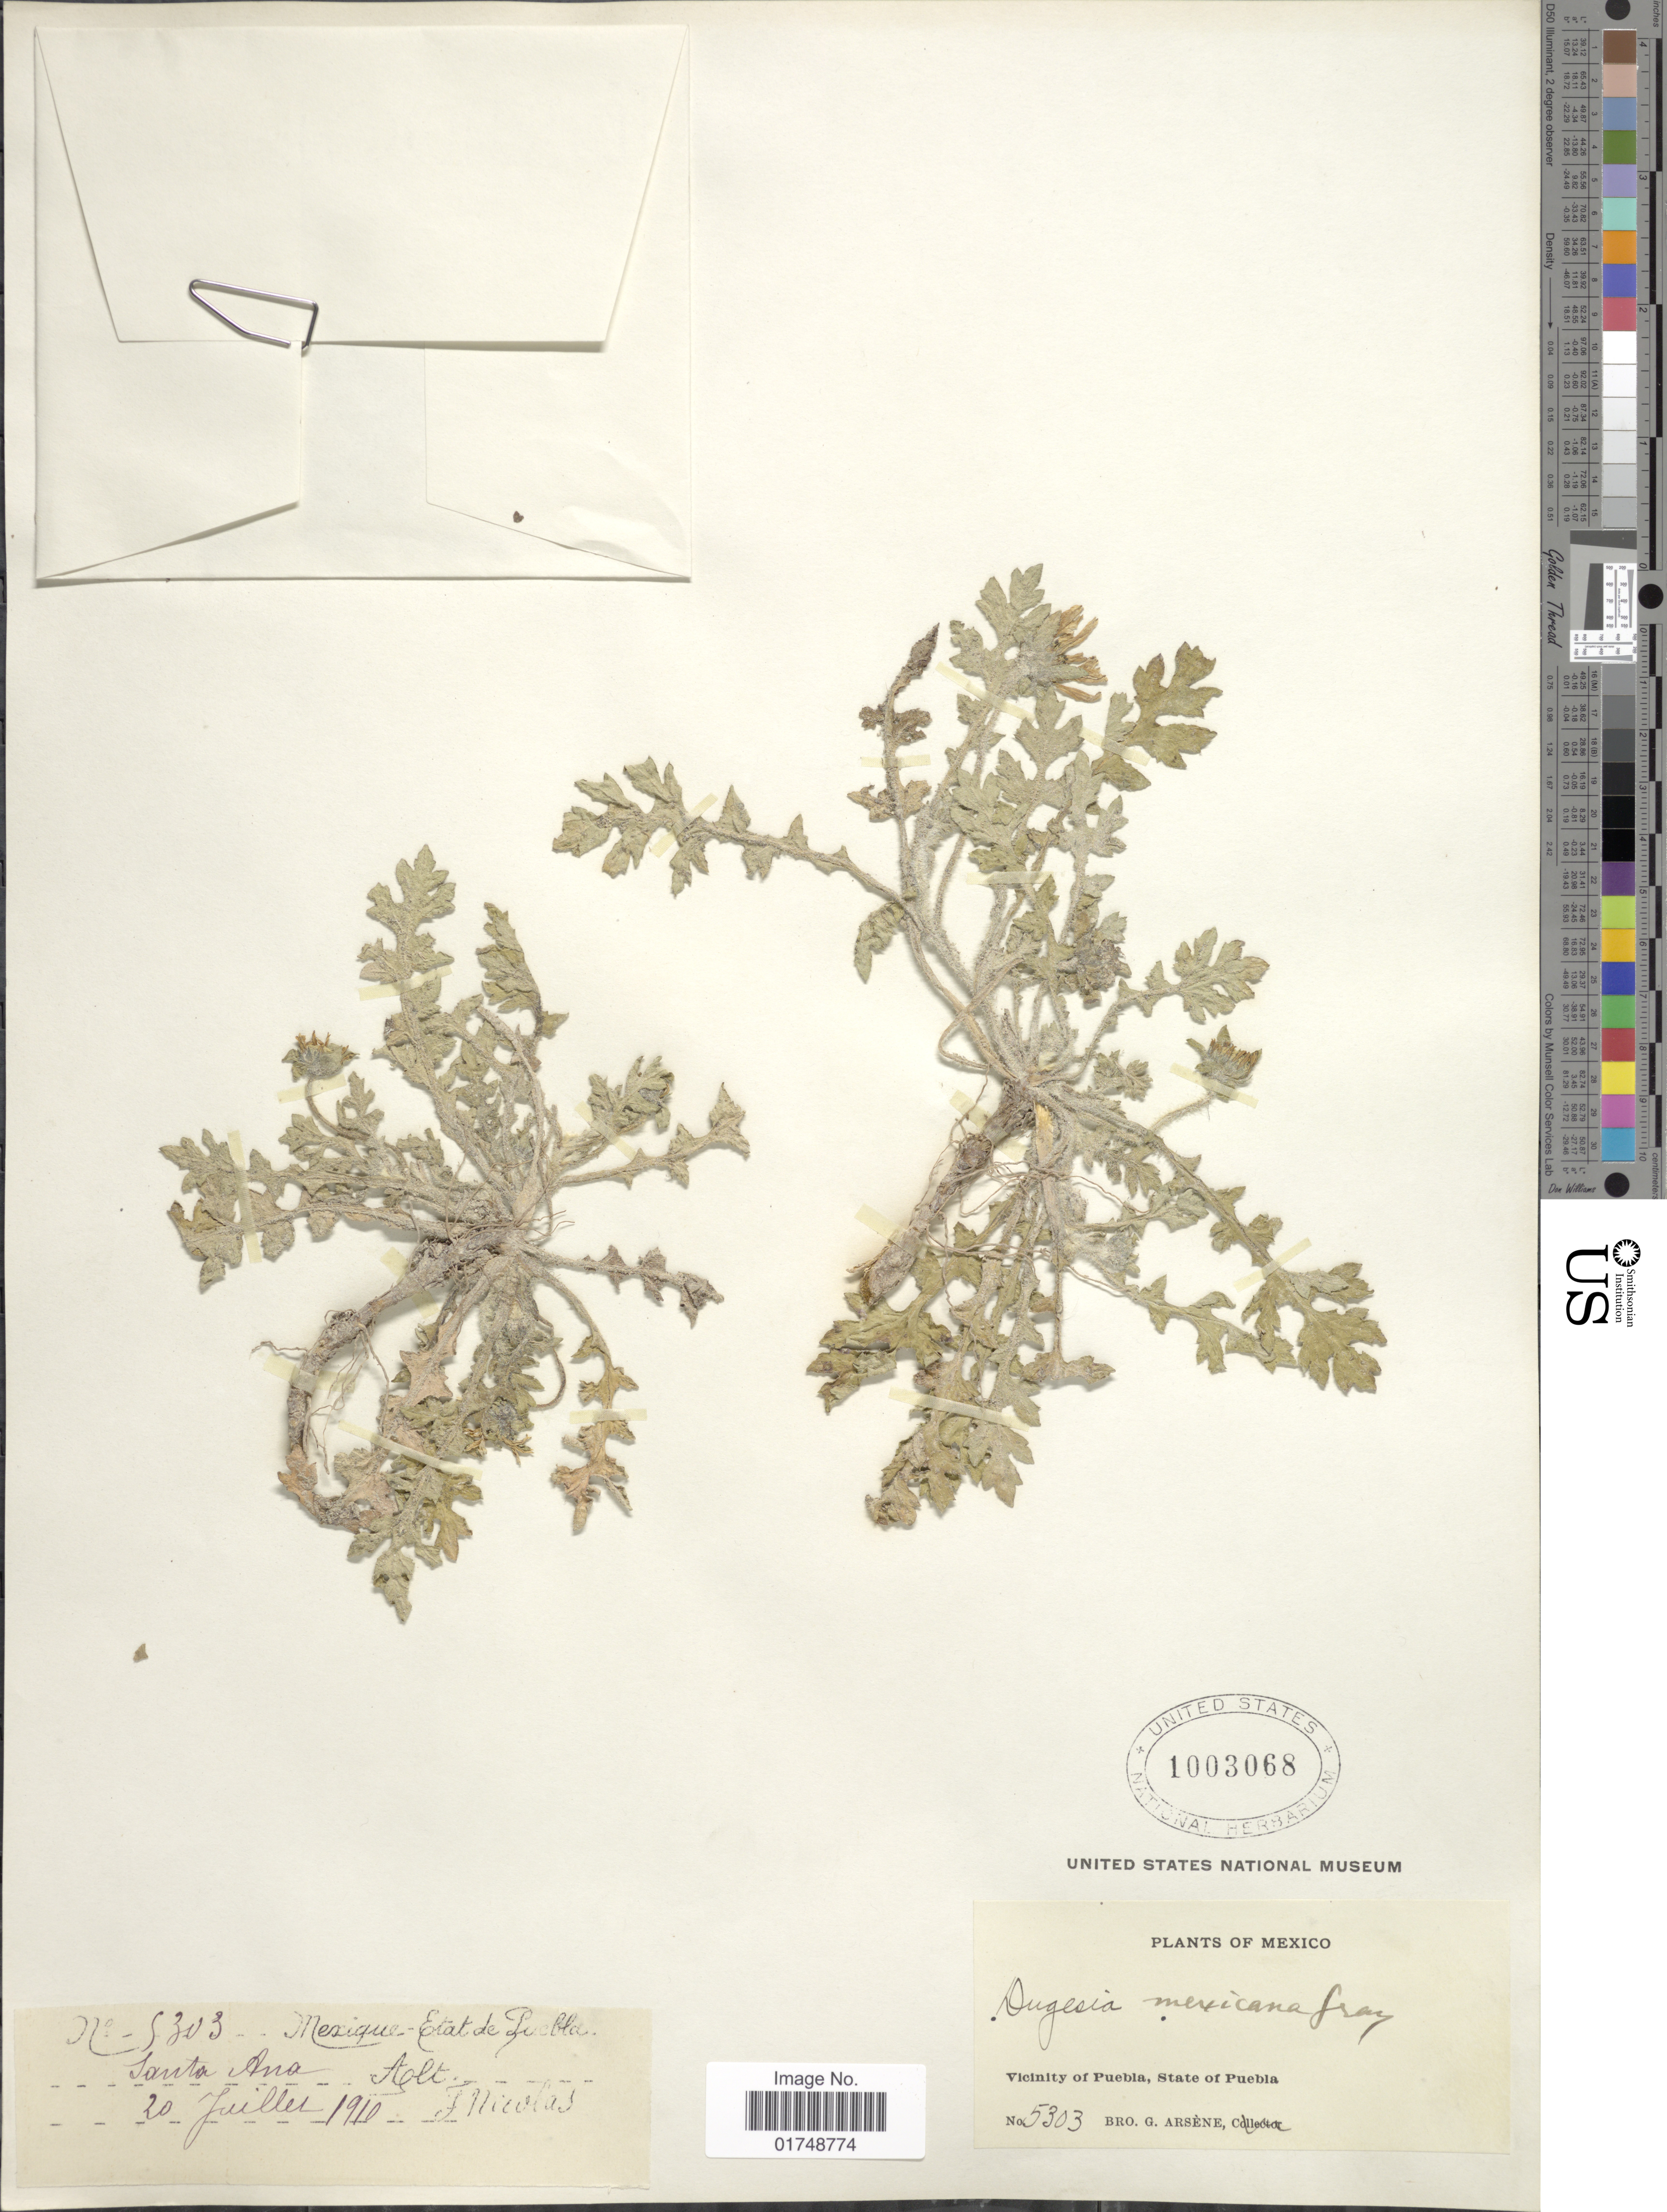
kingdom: Plantae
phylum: Tracheophyta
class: Magnoliopsida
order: Asterales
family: Asteraceae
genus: Dugesia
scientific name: Dugesia mexicana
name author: A. Gray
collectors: Bro. G. Arsène & F. Nicolas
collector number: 5303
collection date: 1910-07-20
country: Mexico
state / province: Puebla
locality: Mexique - Etat de Puebla. Santa Ana. Vicinity of Puebla, State of Puebla. Mexico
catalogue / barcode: US 1003068